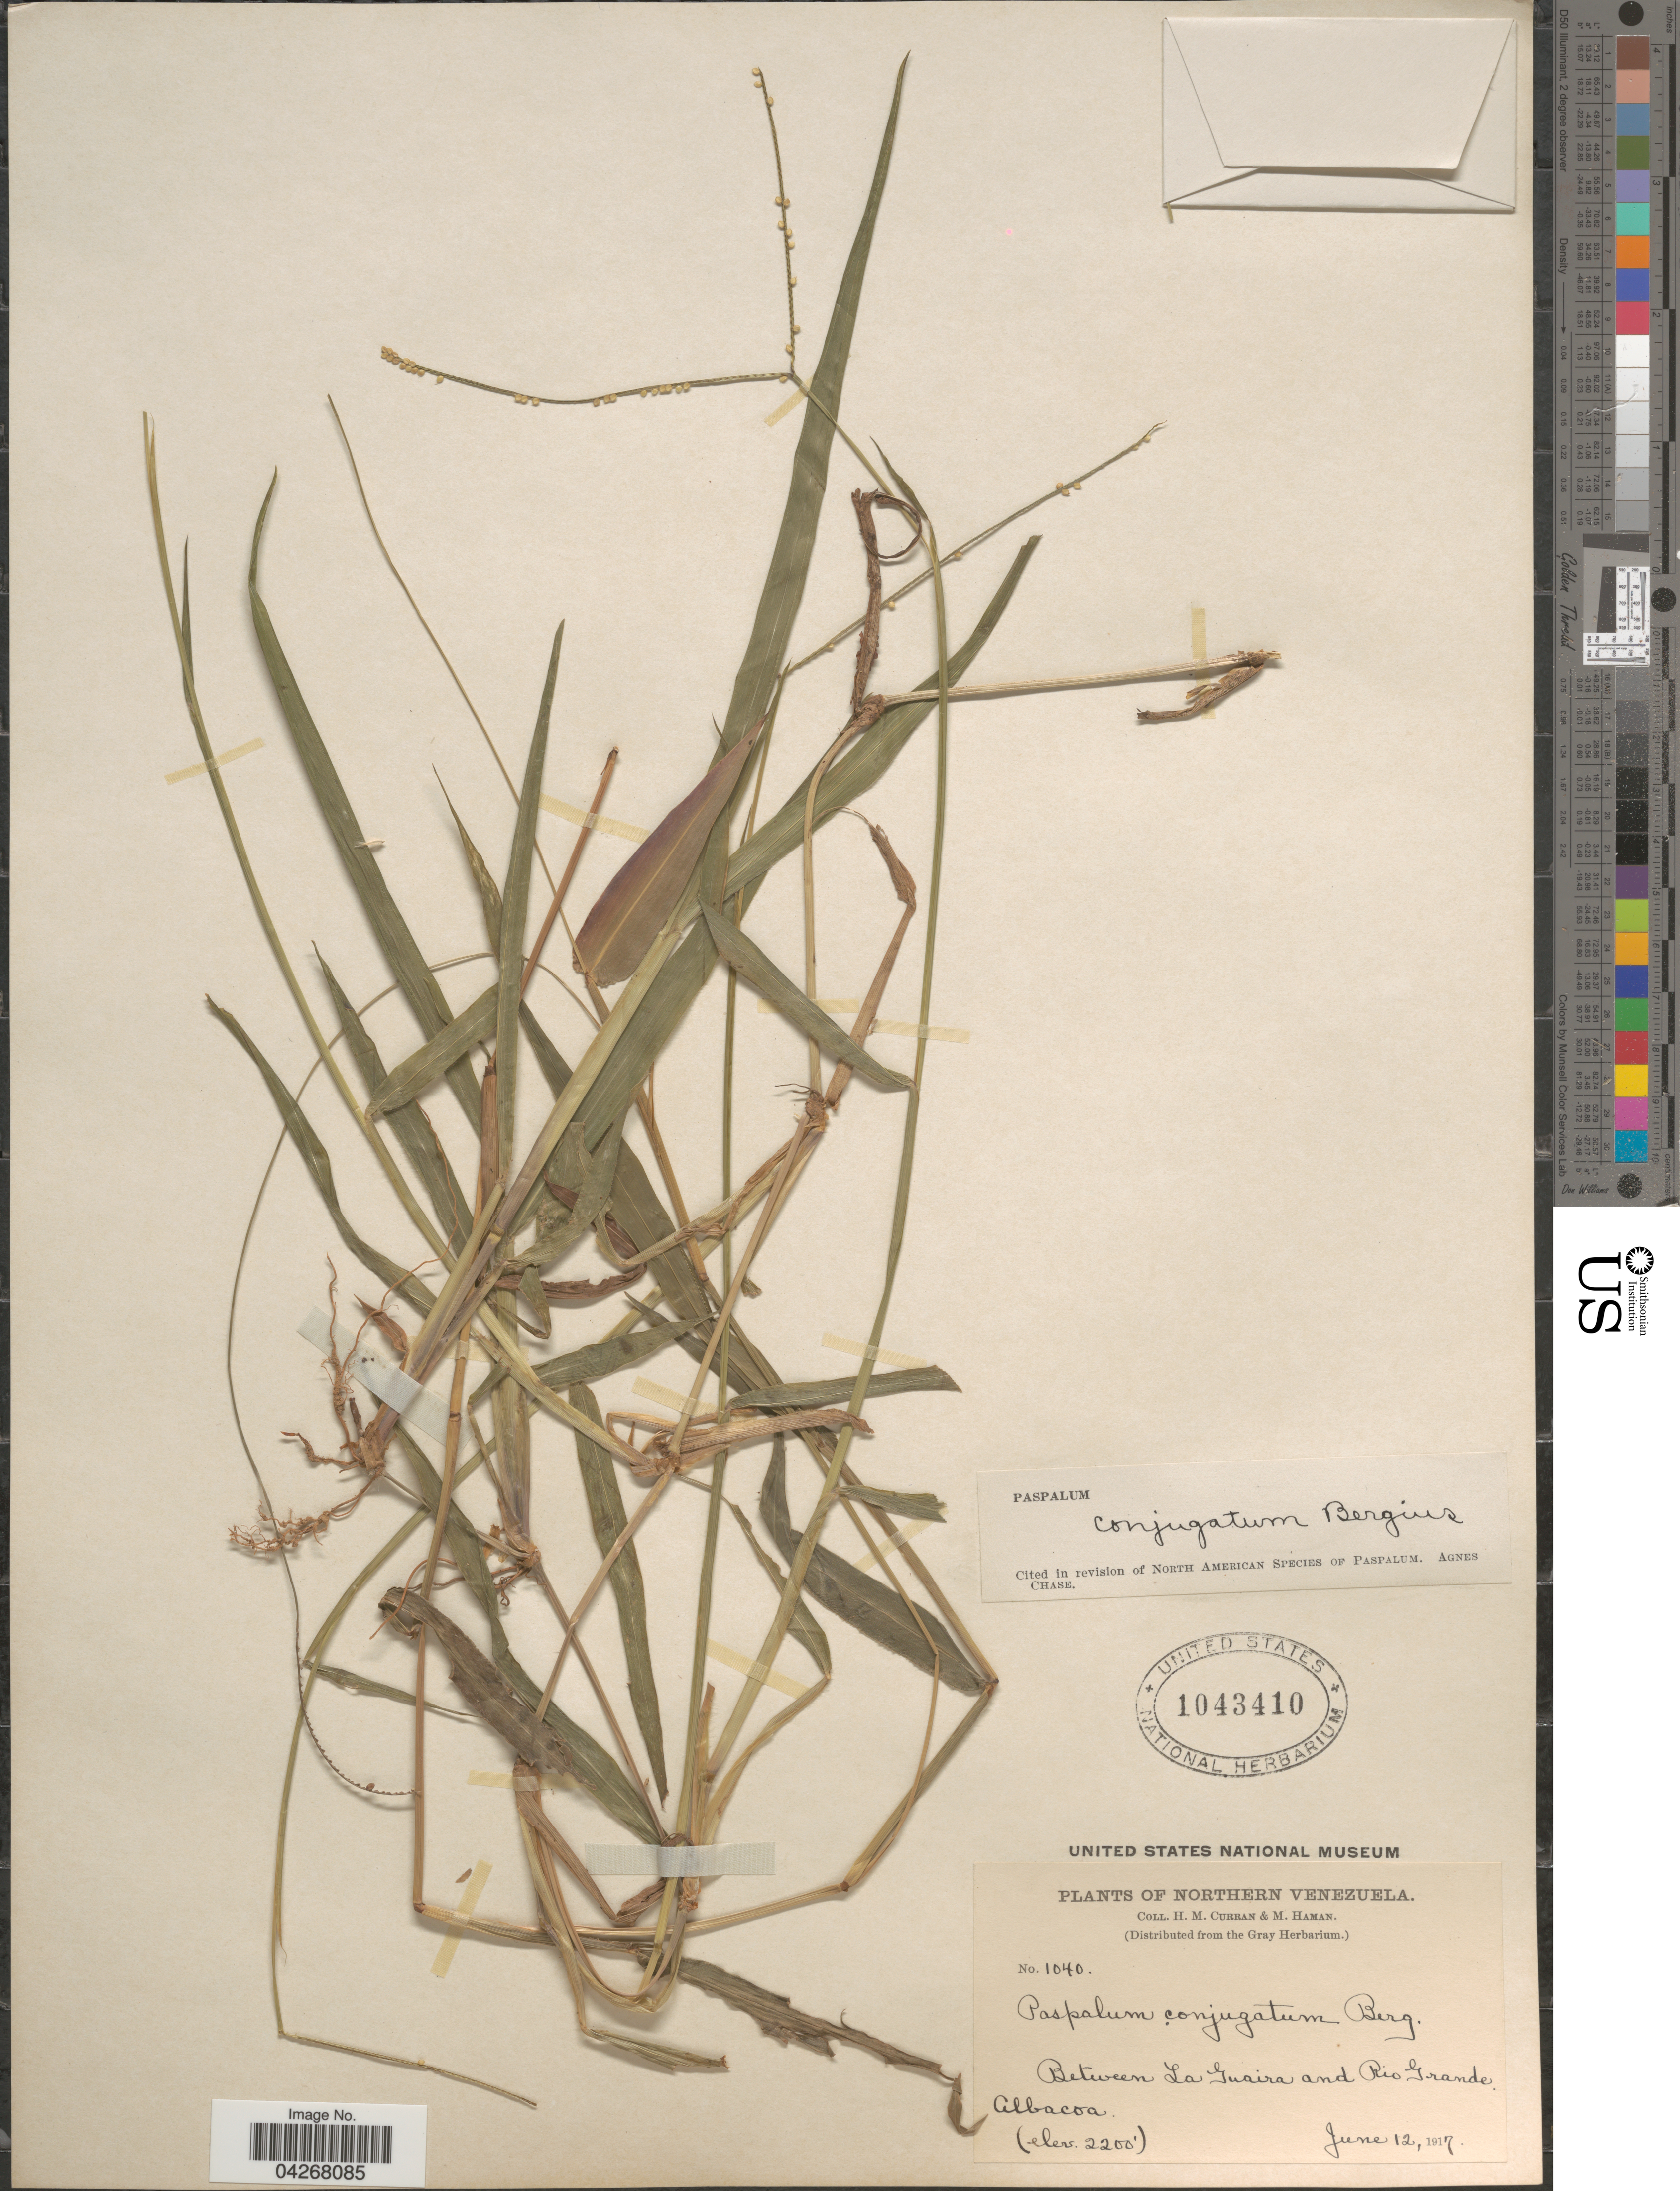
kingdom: Plantae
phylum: Tracheophyta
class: Liliopsida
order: Poales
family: Poaceae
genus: Paspalum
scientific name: Paspalum conjugatum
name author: P.J. Bergius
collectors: H. M. Curran & M. Haman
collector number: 1040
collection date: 1917-06-12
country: Venezuela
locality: Northern Venezuela. Between La Guaira and Rio Grande Albacoa.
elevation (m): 671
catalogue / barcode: US 1043410